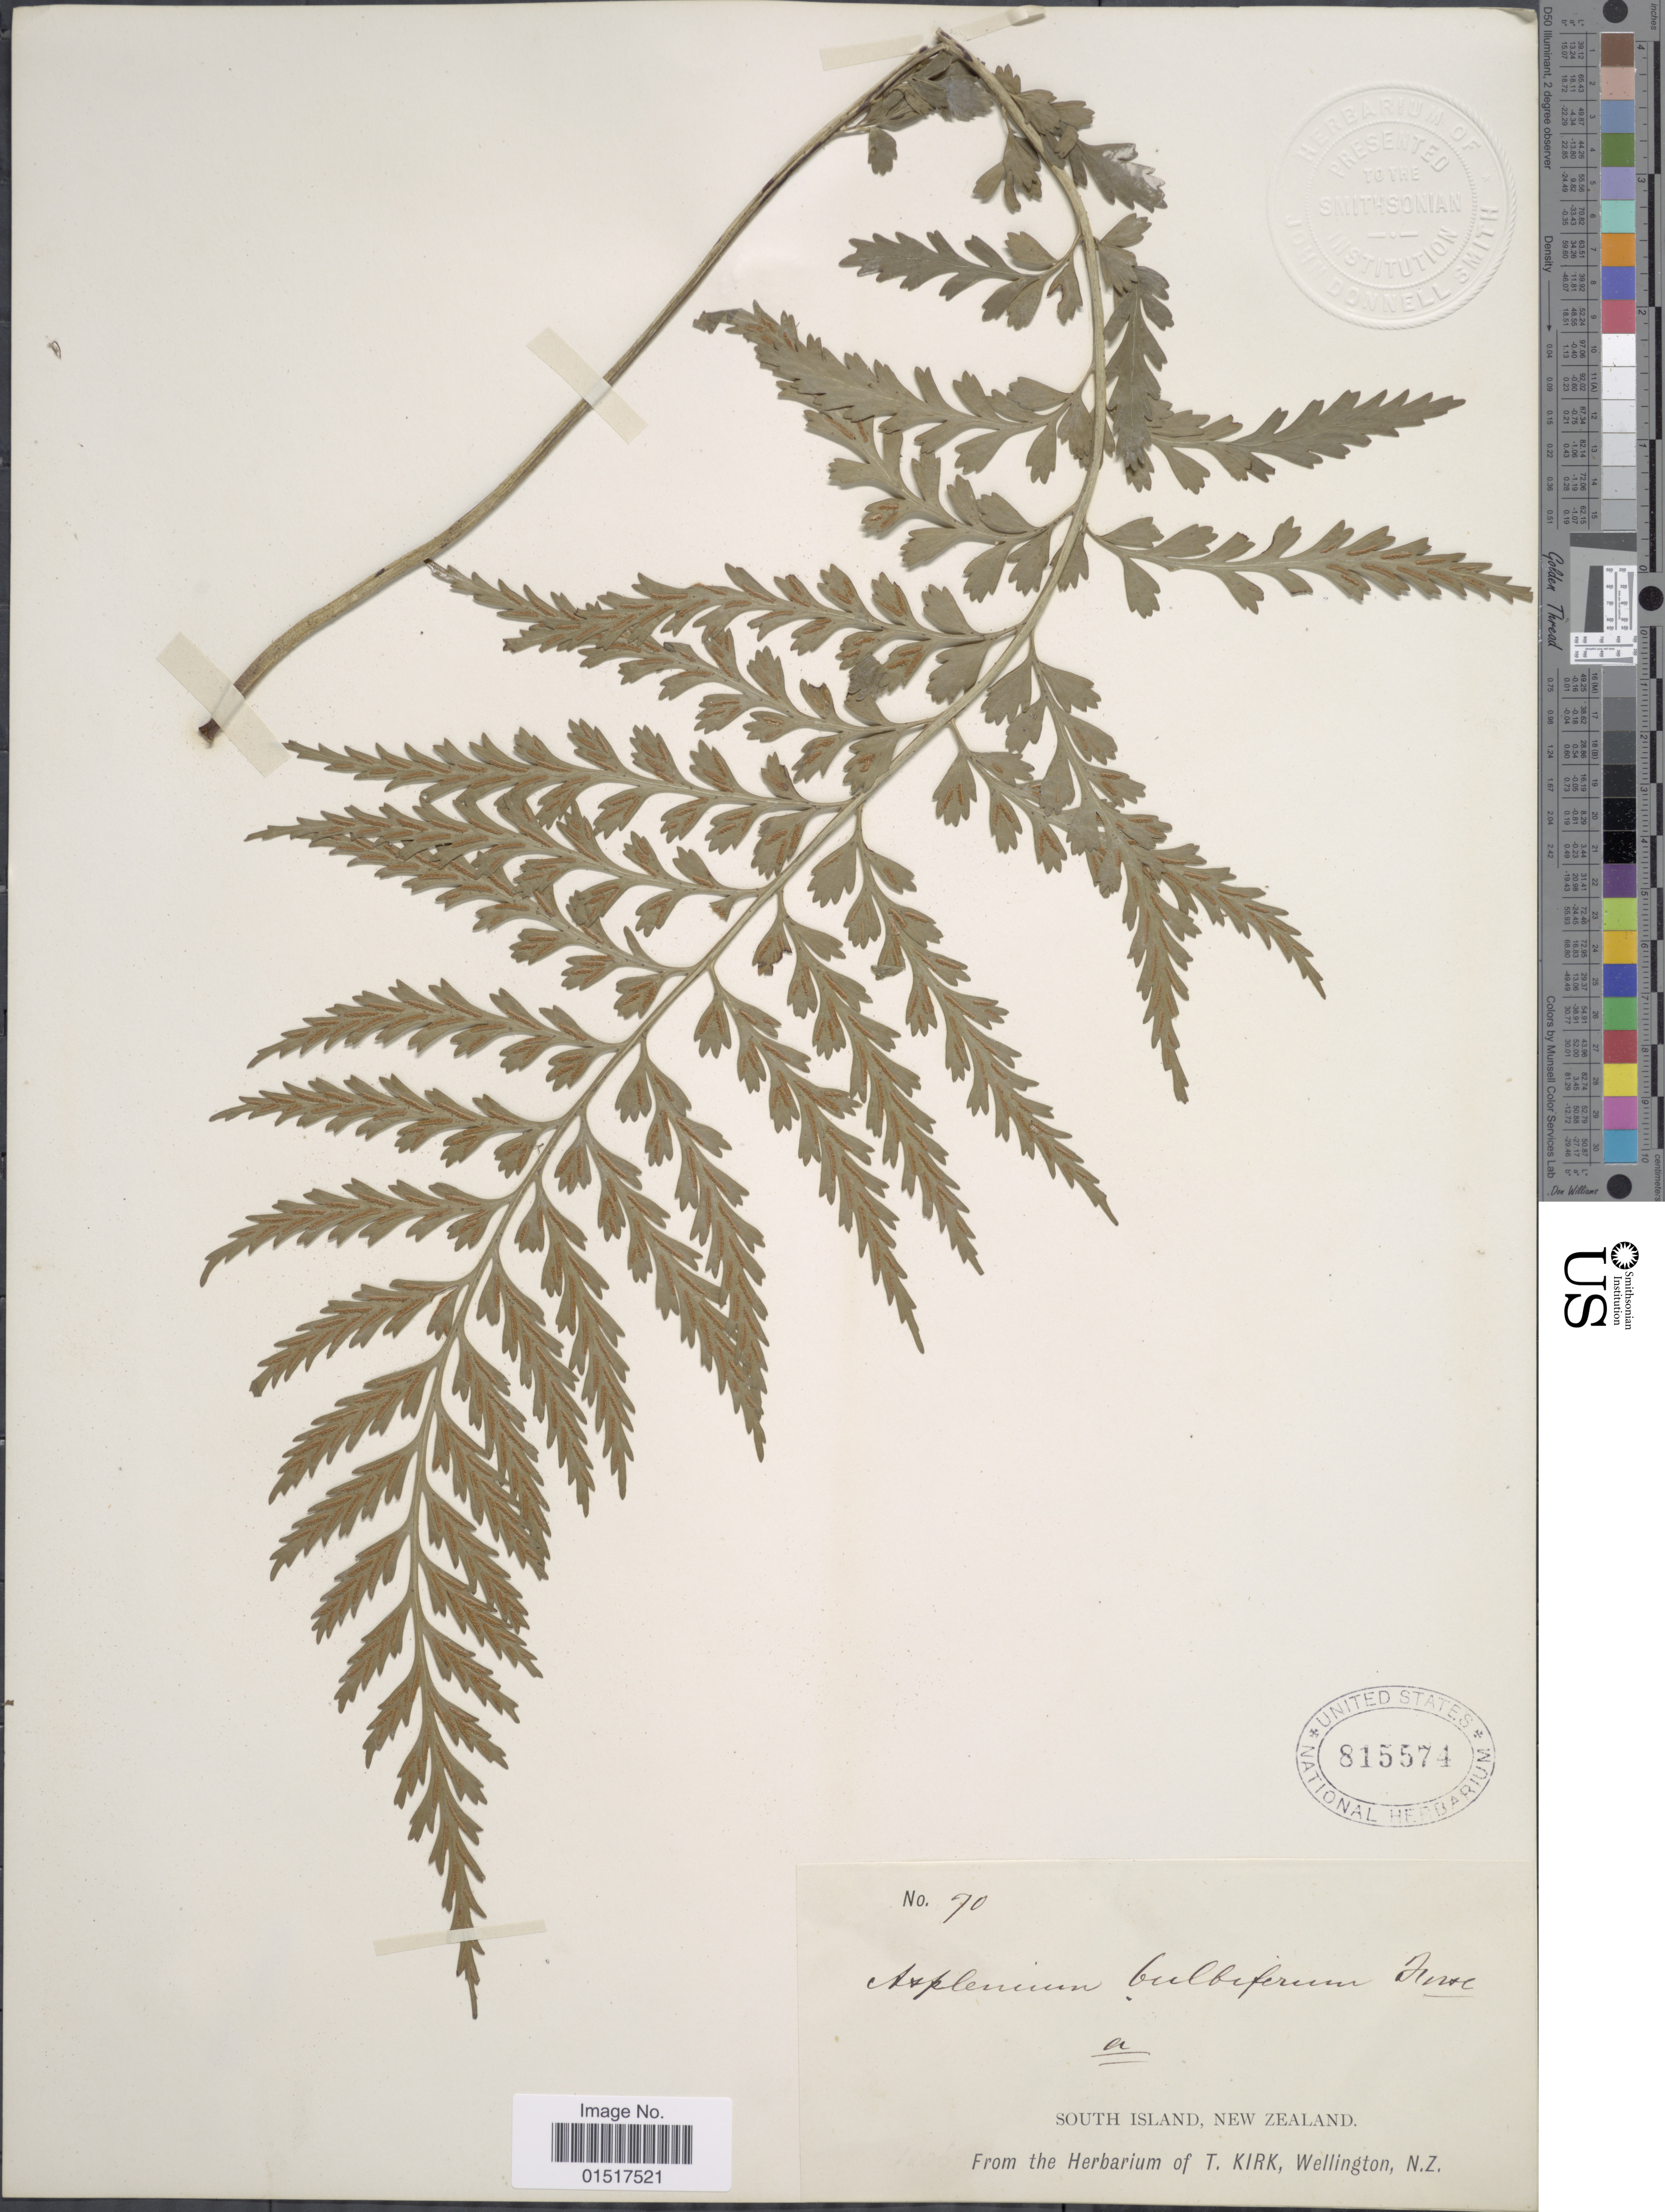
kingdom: Plantae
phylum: Tracheophyta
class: Polypodiopsida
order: Polypodiales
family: Aspleniaceae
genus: Asplenium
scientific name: Asplenium bulbiferum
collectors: ex herb. T. Kirk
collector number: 70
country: New Zealand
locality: South Island.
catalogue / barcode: US 815574